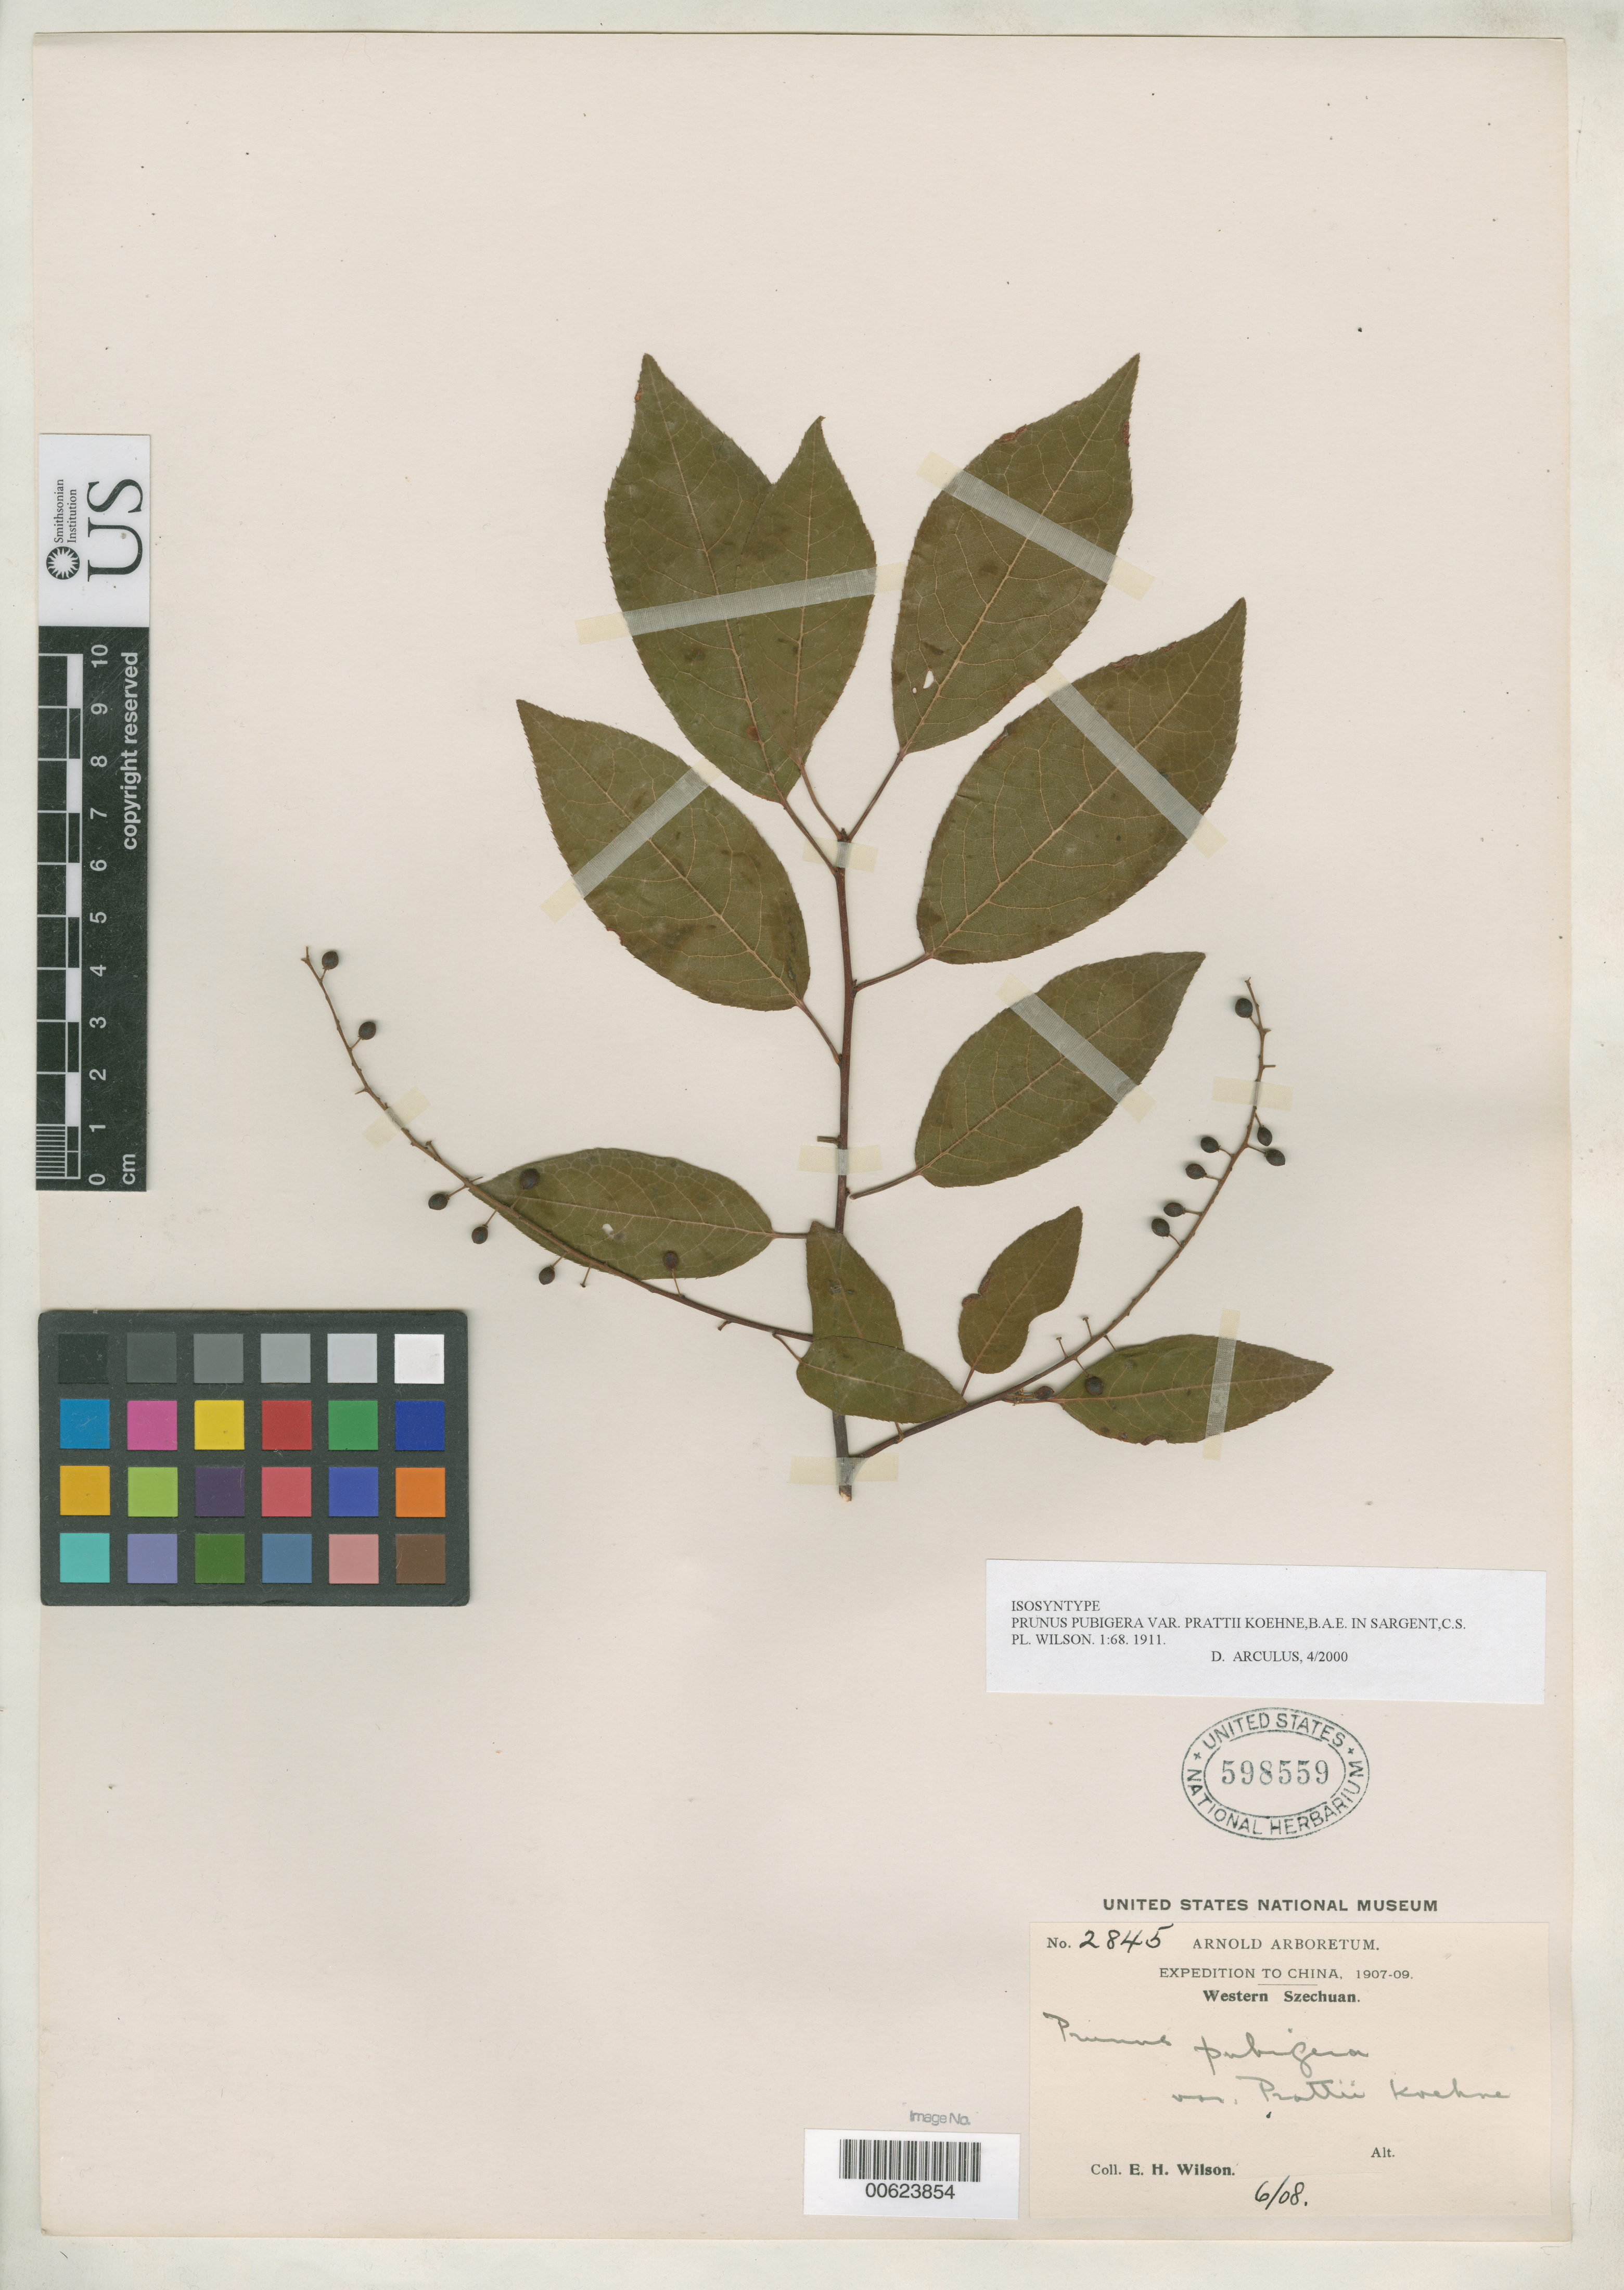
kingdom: Plantae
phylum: Tracheophyta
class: Magnoliopsida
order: Rosales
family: Rosaceae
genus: Prunus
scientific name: Prunus pubigera var. prattii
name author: Koehne in Sarg.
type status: Isosyntype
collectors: E. H. Wilson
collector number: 2845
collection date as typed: Jun 1908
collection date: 1908-06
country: China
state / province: Sichuan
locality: Western Szechwan.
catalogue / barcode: US 598559